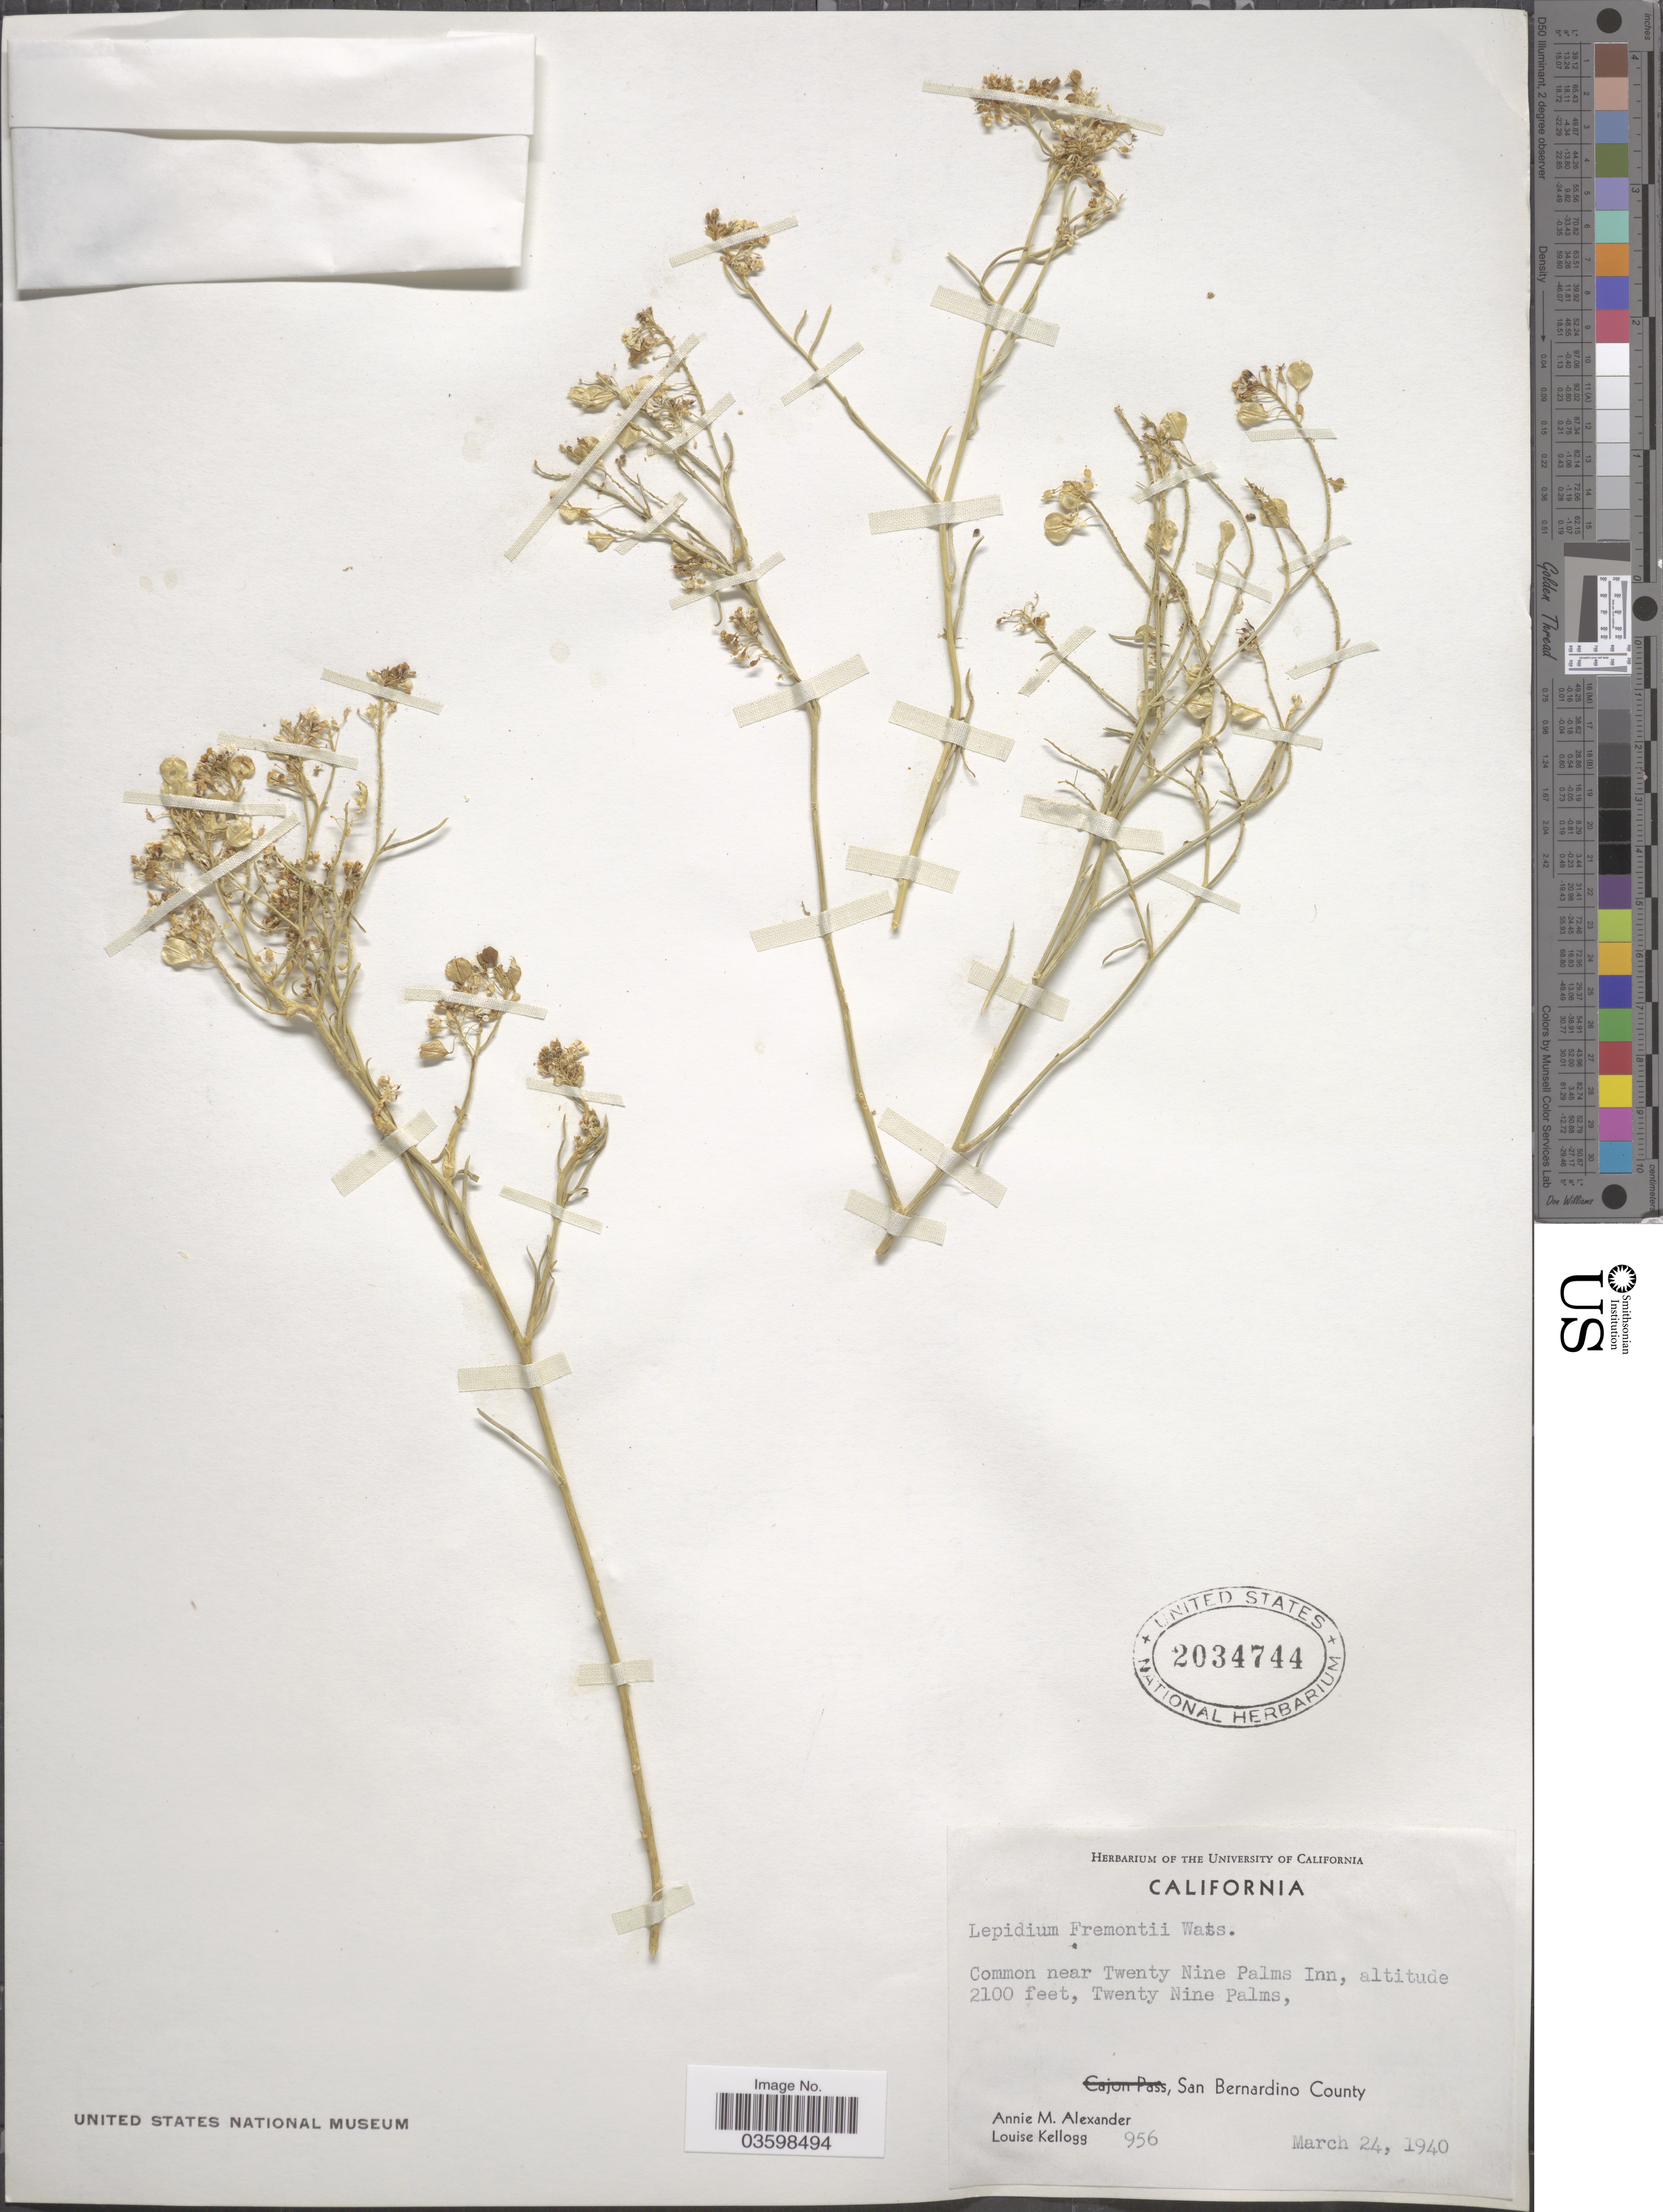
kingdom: Plantae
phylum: Tracheophyta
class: Magnoliopsida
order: Brassicales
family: Brassicaceae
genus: Lepidium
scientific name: Lepidium fremontii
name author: S. Watson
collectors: A. M. Alexander & L. Kellogg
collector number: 956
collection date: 1940-03-24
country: United States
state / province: California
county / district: San Bernardino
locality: Common near Twenty Nine Palms Inn, Twenty Nine Palms, San Bernardino County.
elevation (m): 640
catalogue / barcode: US 2034744